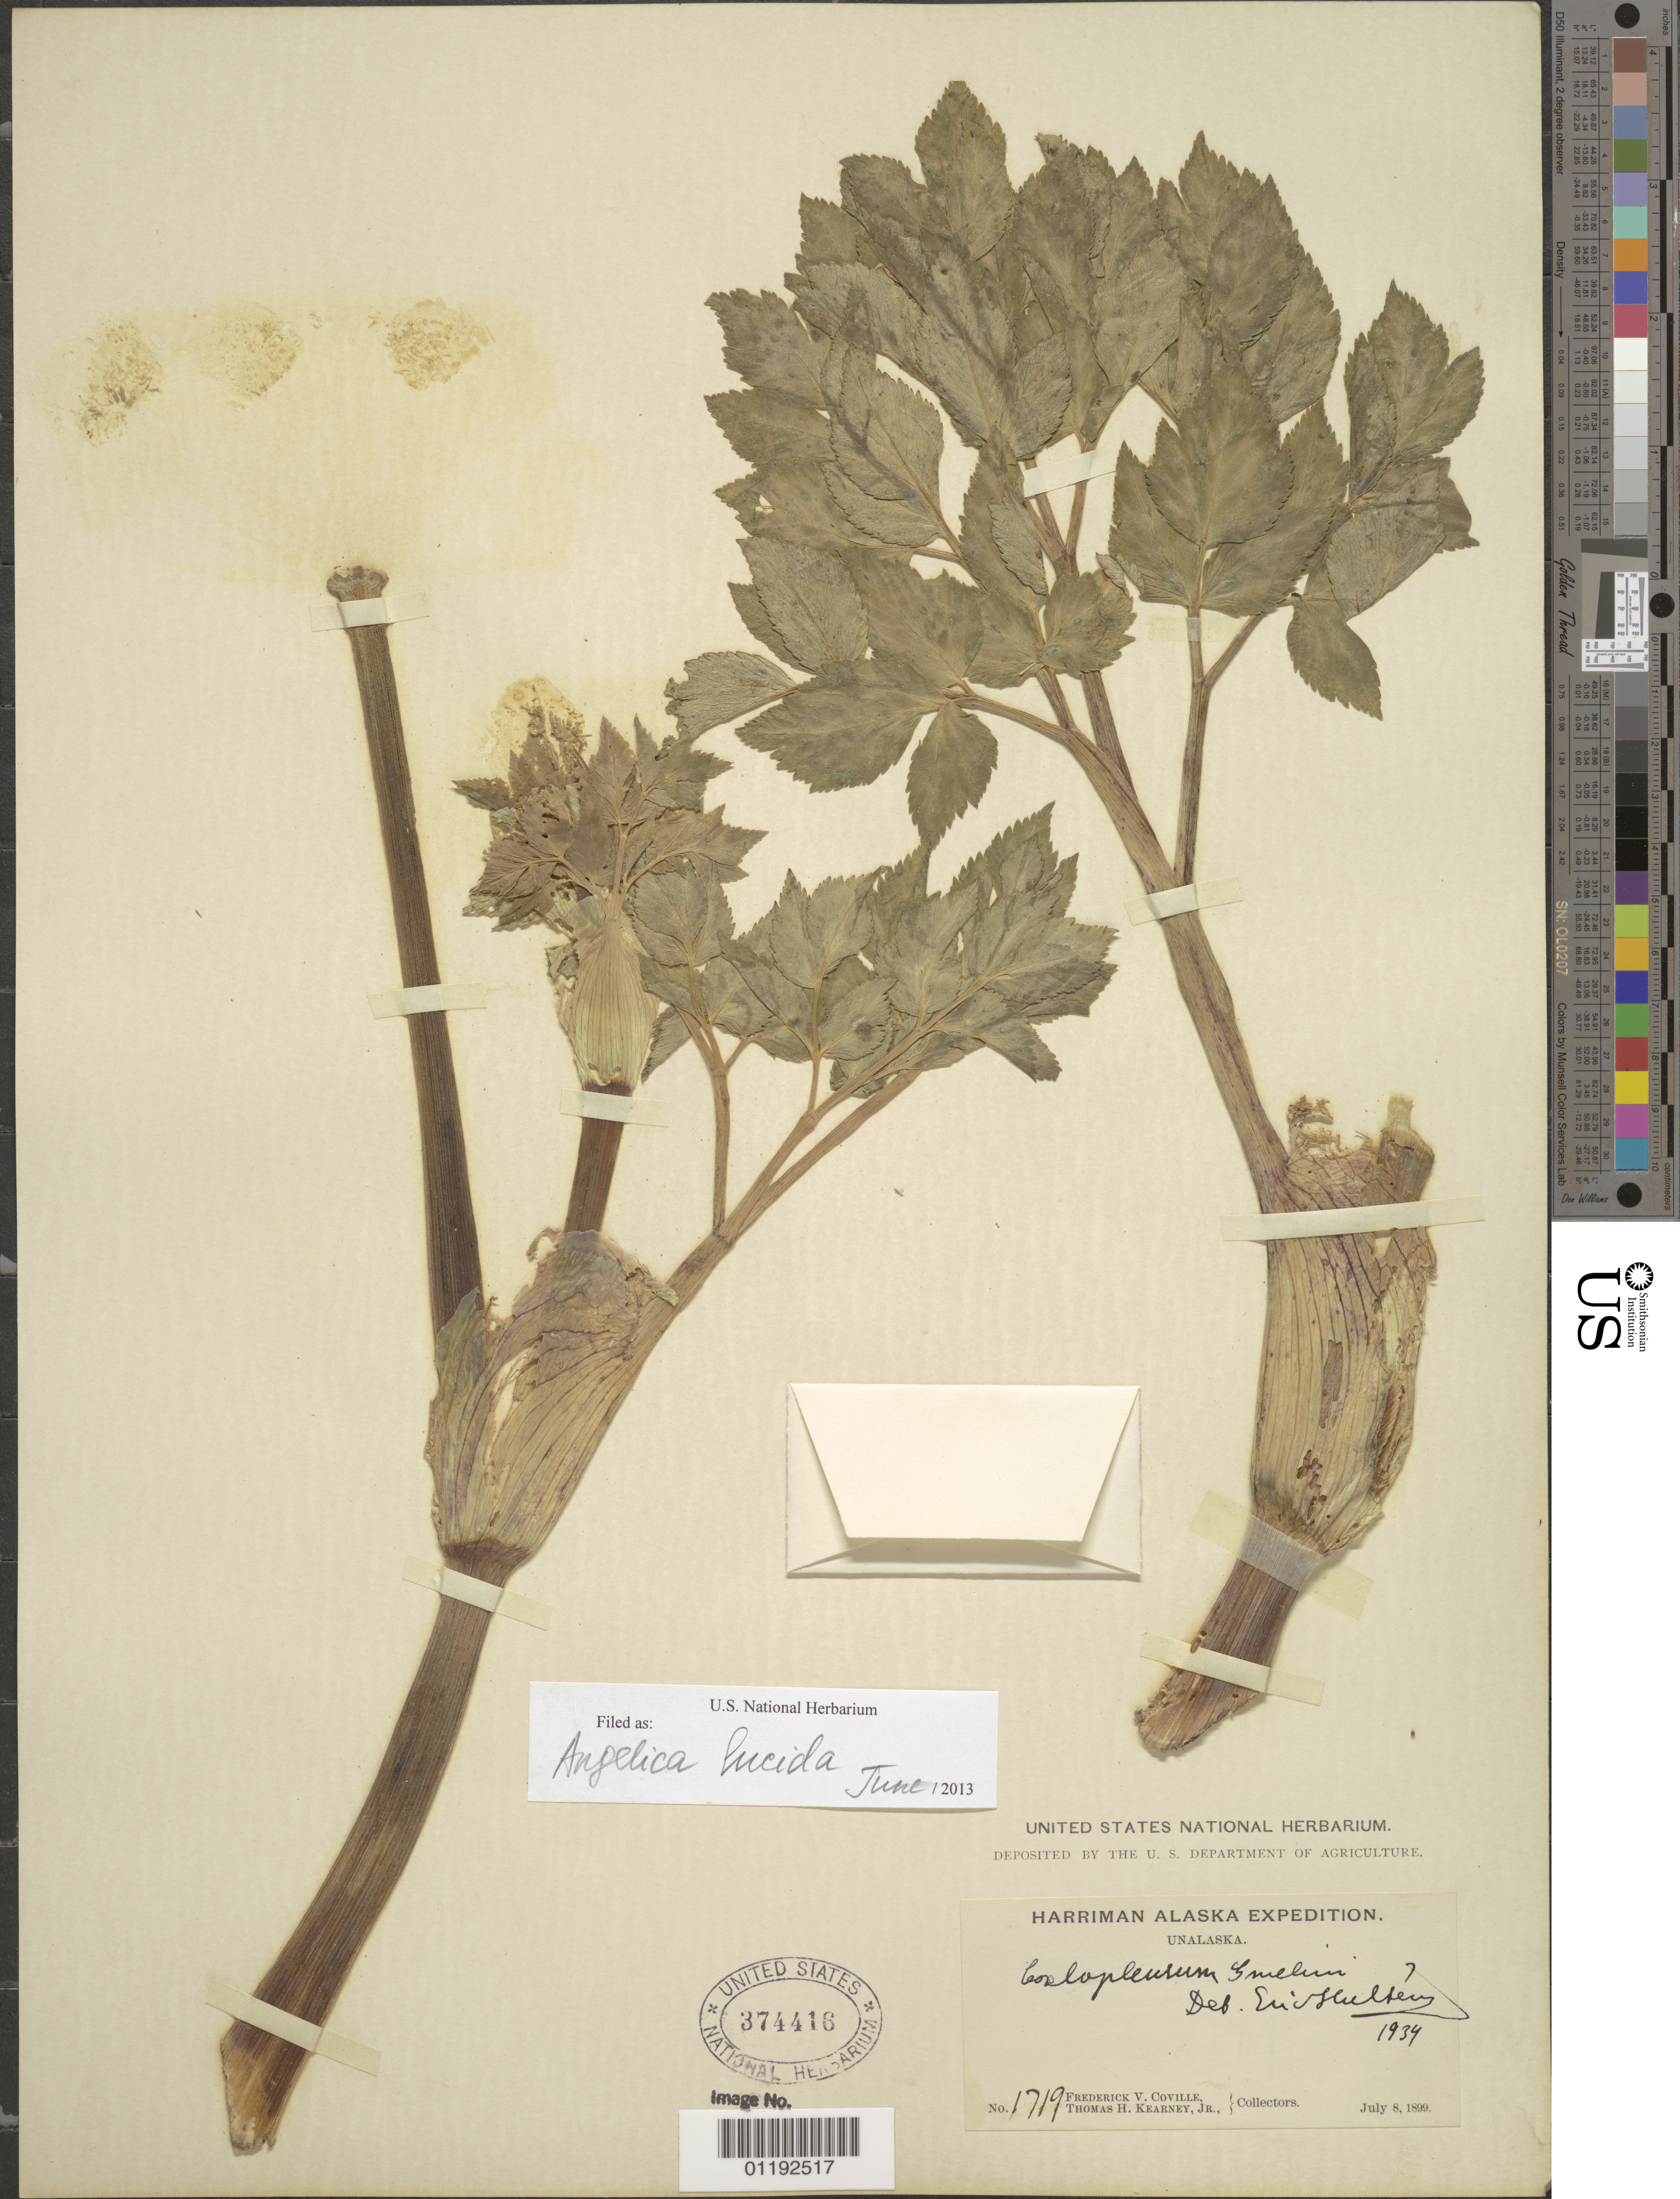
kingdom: Plantae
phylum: Tracheophyta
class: Magnoliopsida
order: Apiales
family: Apiaceae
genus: Angelica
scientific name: Angelica lucida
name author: L.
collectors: F. V. Coville & T. H. Kearney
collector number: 1719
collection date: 1899-07-08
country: United States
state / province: Alaska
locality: Unalaska.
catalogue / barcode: US 374416